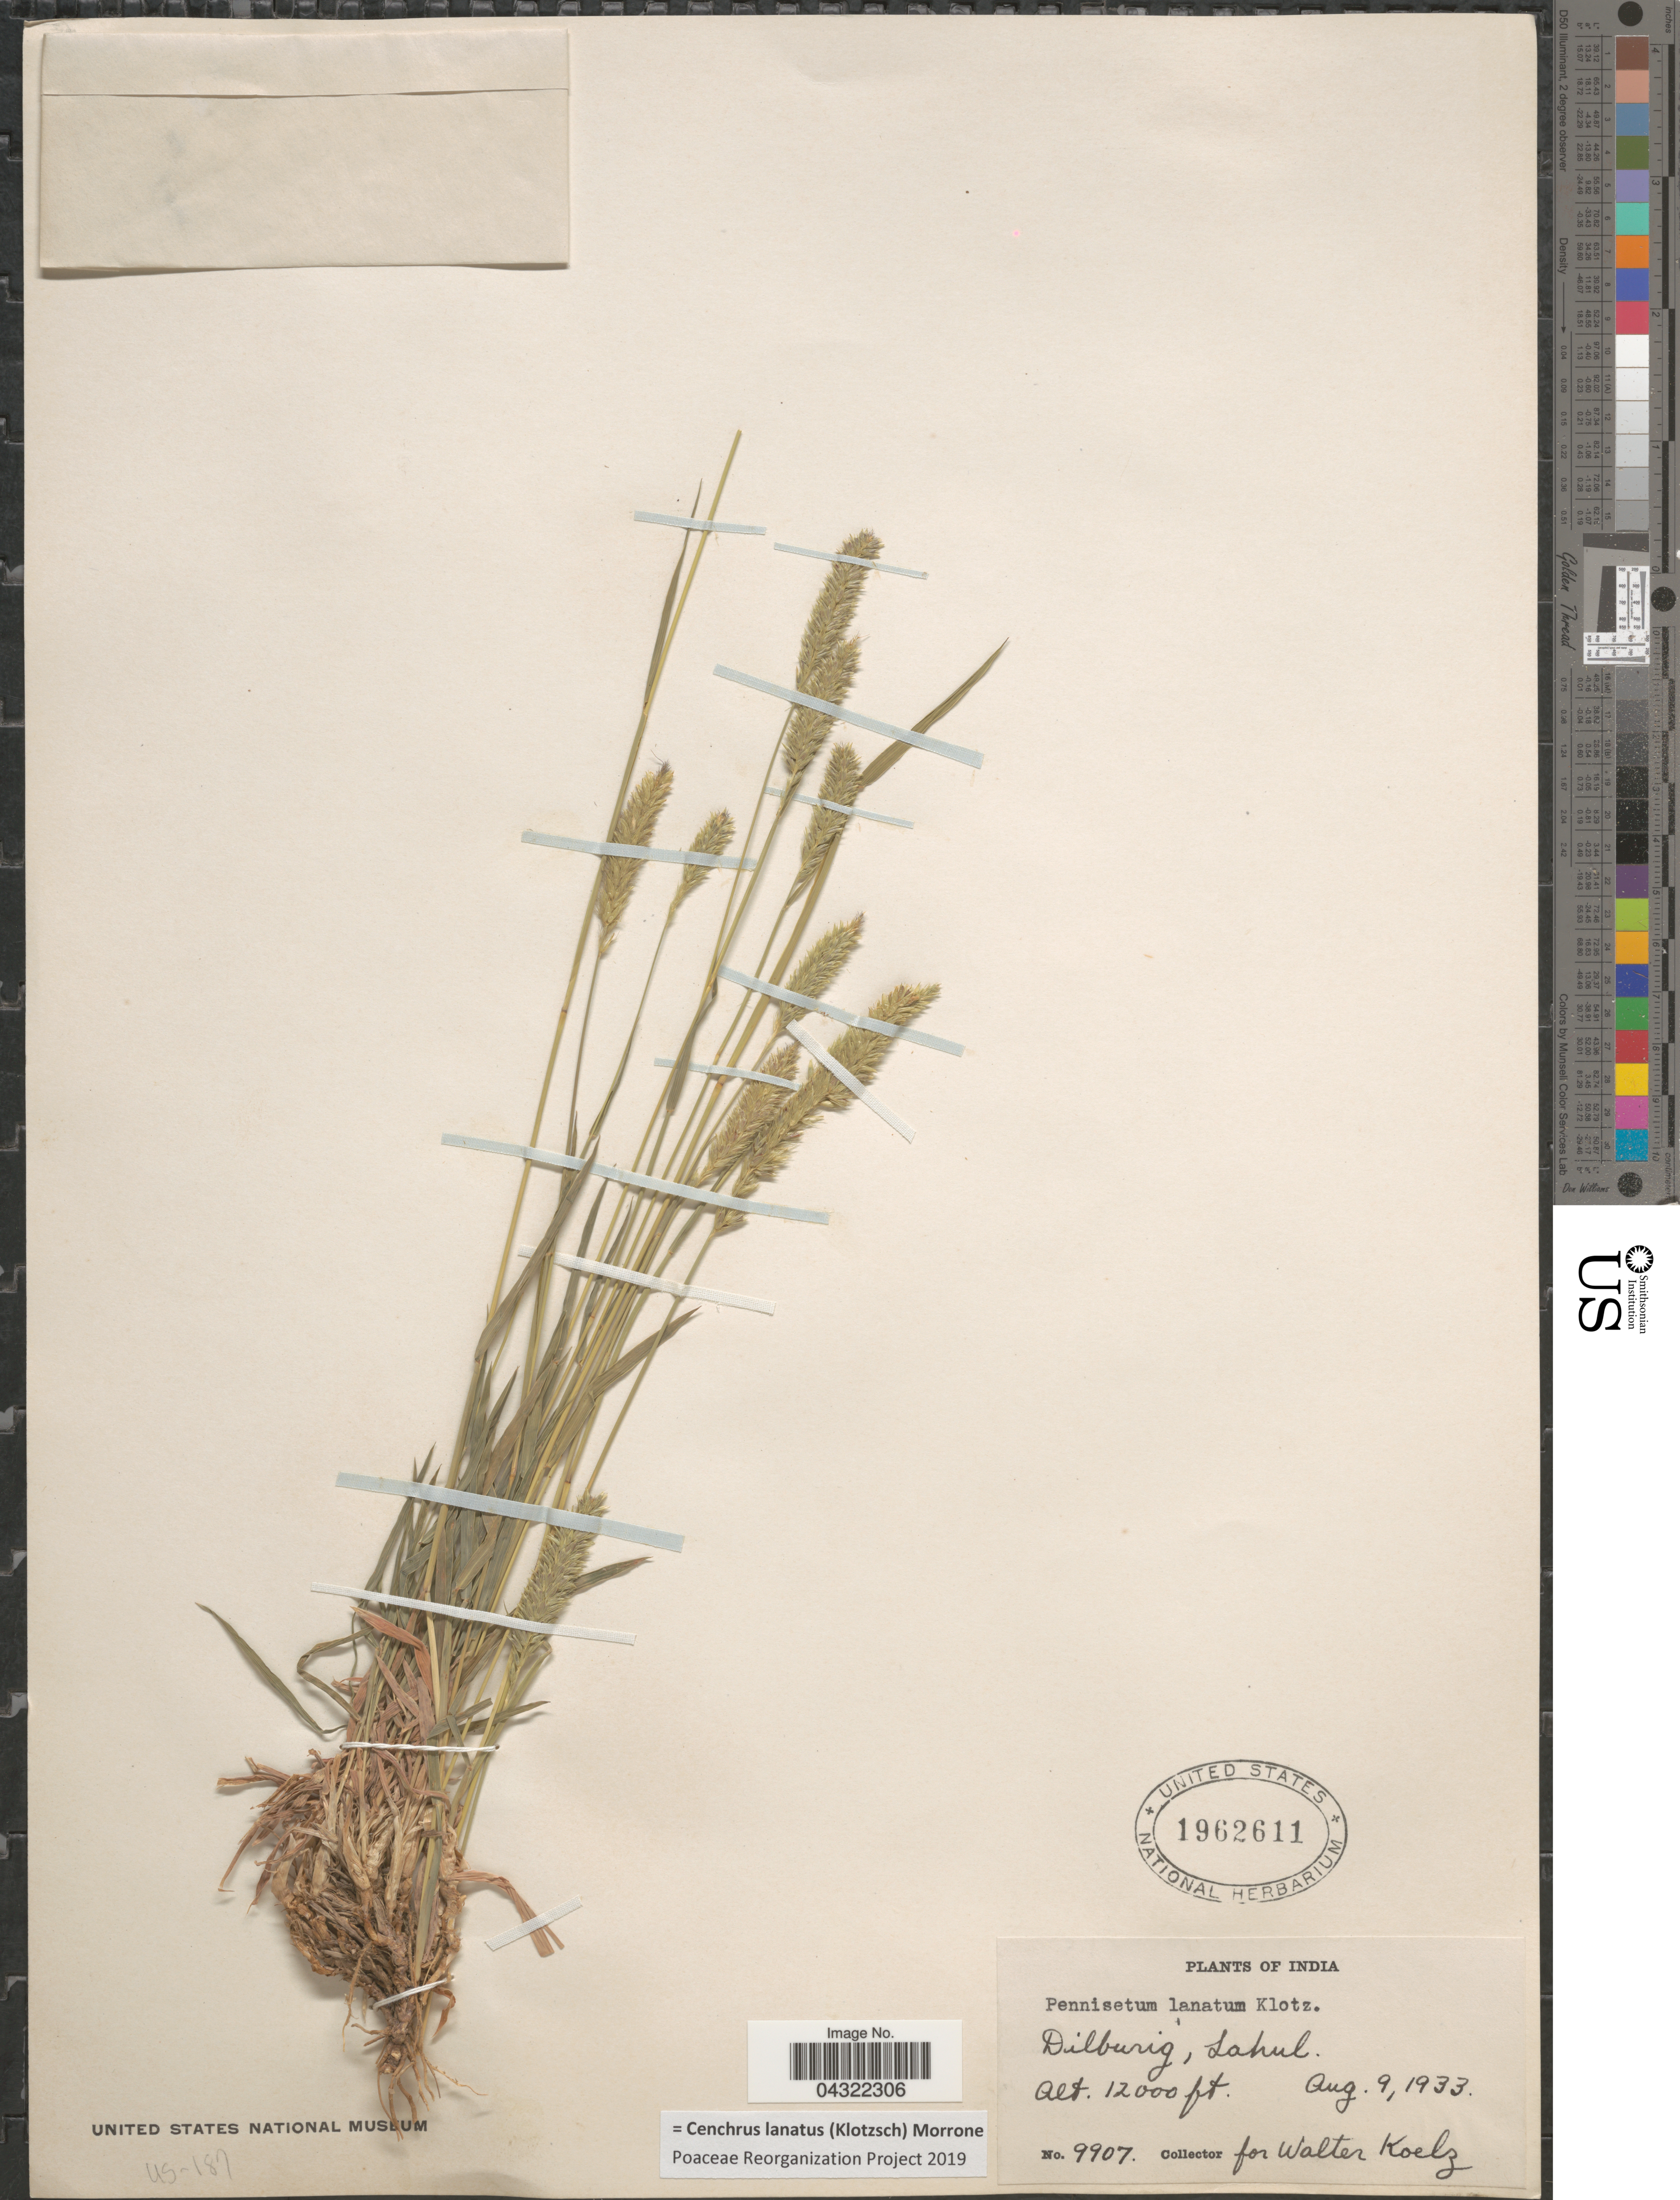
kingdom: Plantae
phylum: Tracheophyta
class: Liliopsida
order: Poales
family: Poaceae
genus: Cenchrus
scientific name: Cenchrus lanatus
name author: (Klotzsch) Morrone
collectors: W. N. Koelz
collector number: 9907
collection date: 1933-08-09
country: India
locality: Dilburig, Lahul.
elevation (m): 3658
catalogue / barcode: US 1962611